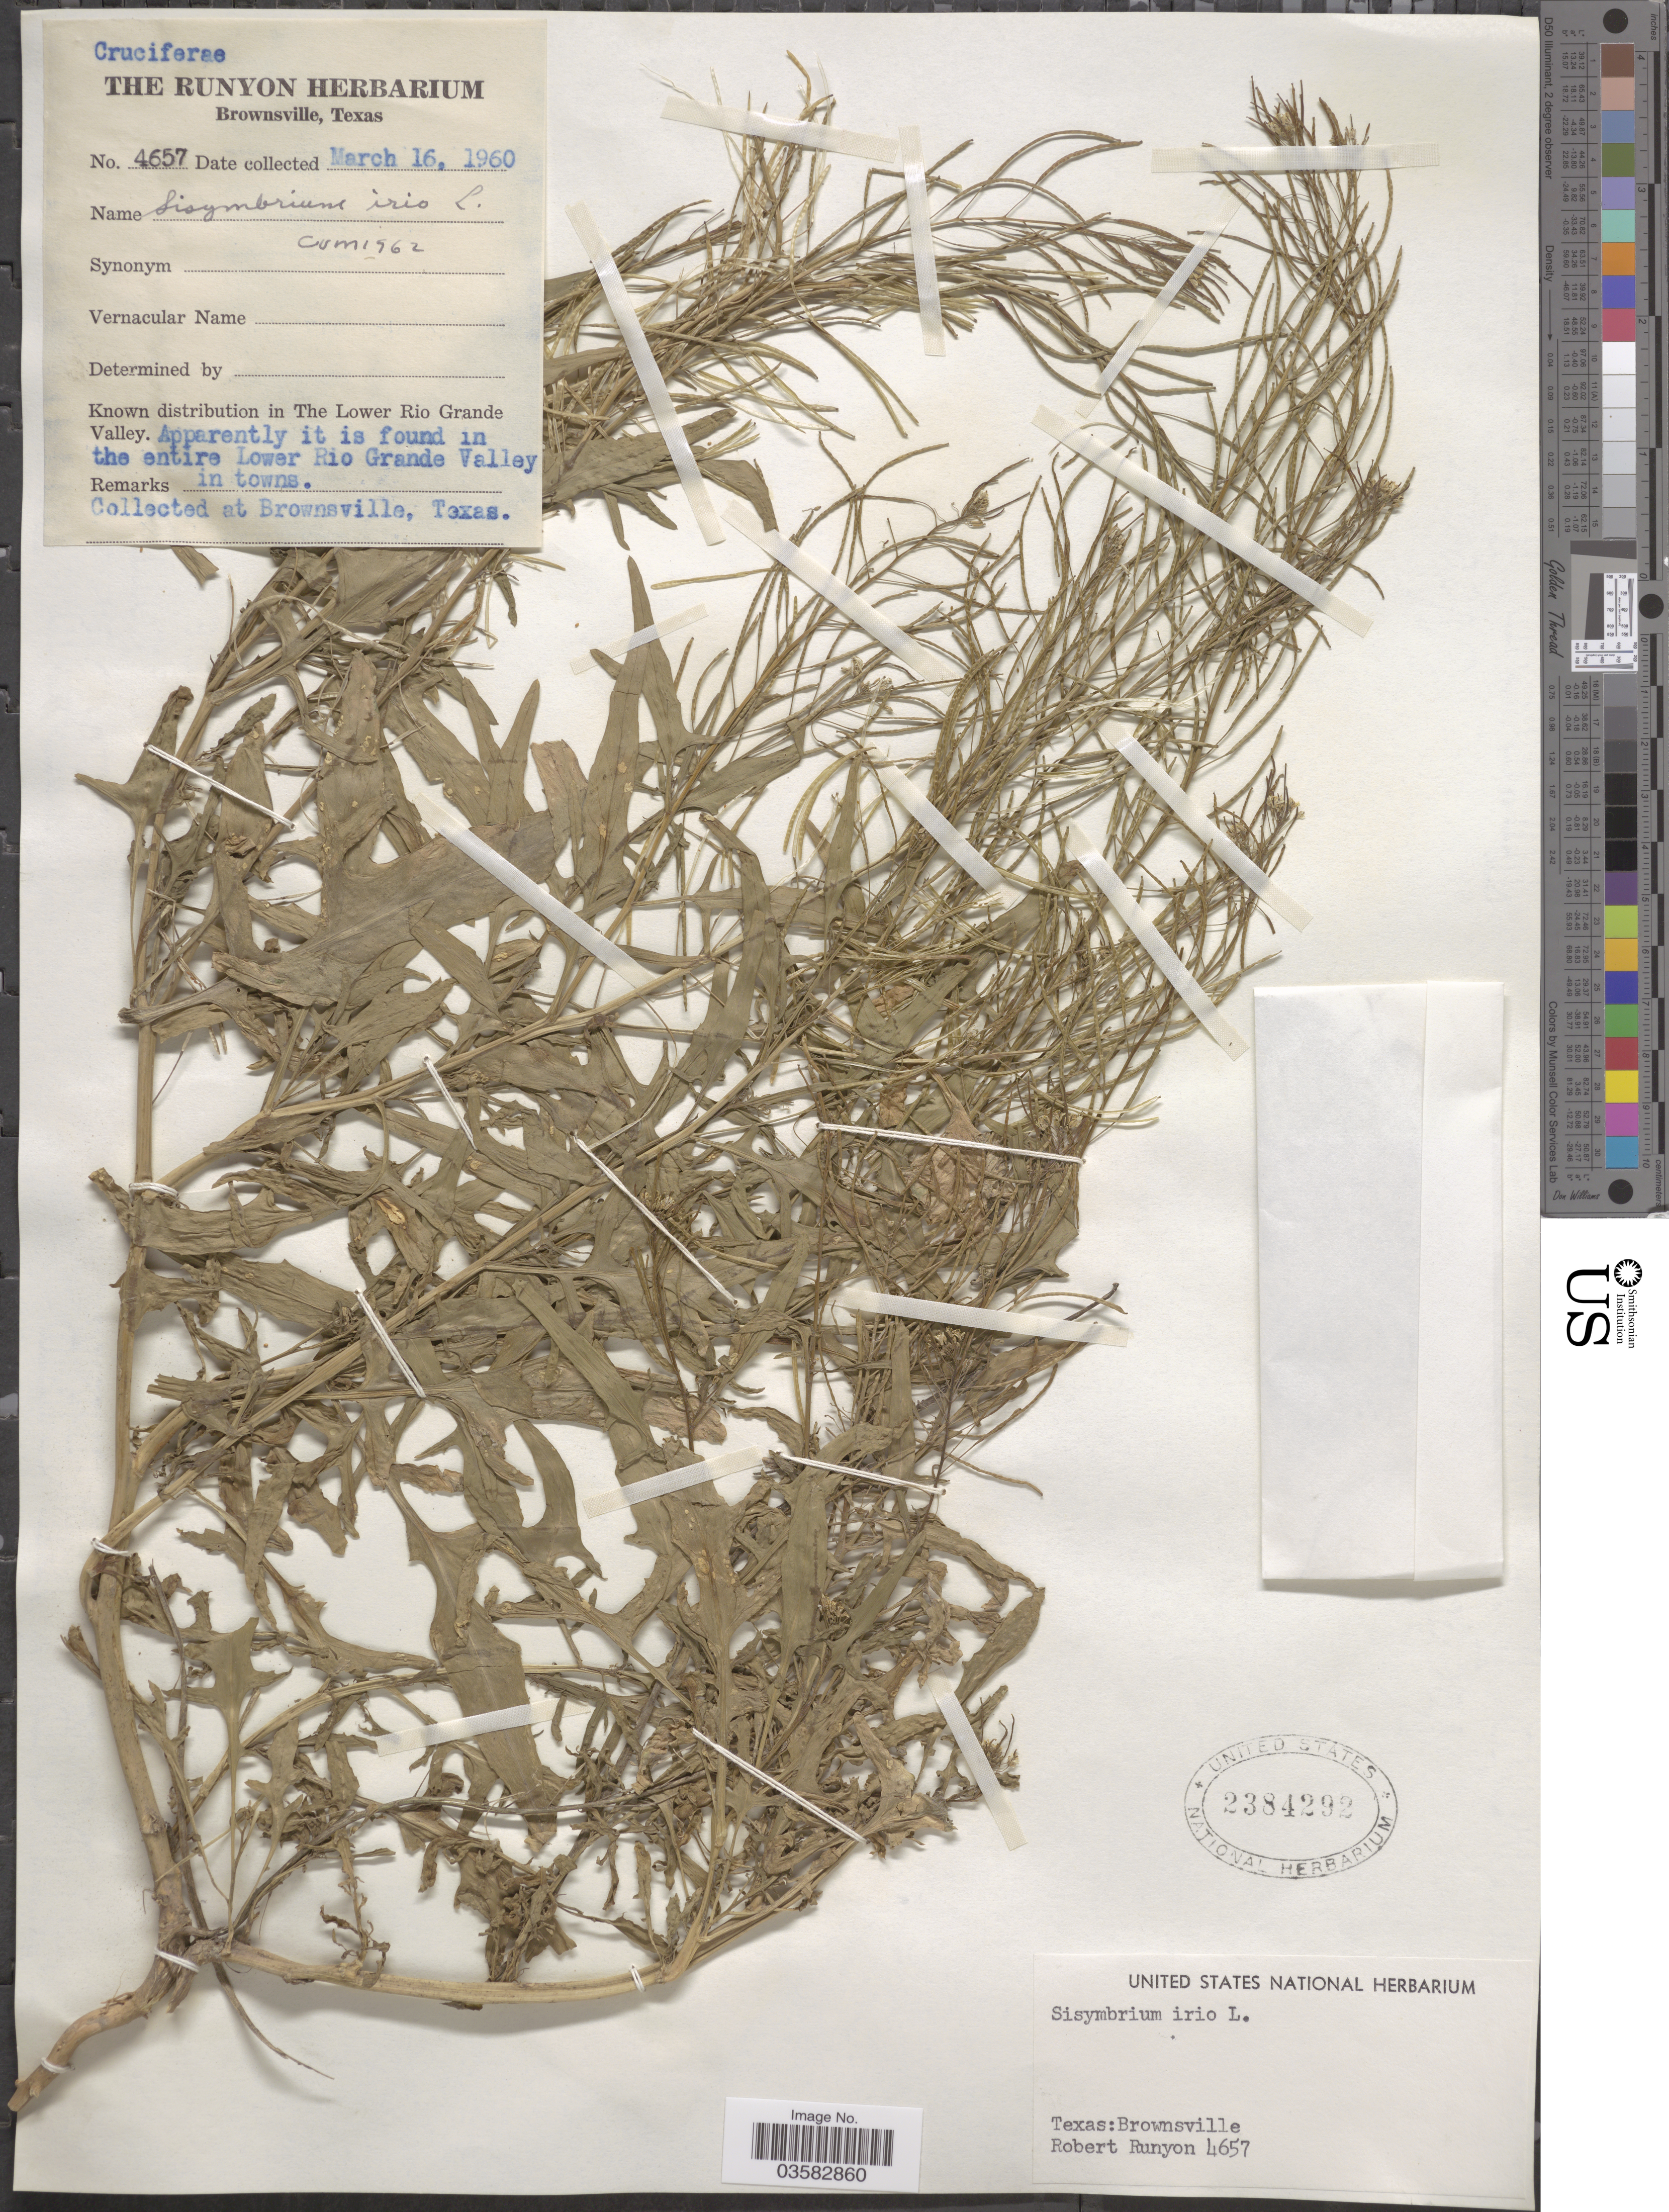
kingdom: Plantae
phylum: Tracheophyta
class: Magnoliopsida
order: Brassicales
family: Brassicaceae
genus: Sisymbrium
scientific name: Sisymbrium irio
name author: L.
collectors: R. Runyon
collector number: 4657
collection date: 1960-03-16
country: United States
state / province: Texas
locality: Brownsville. Known distribution in The Lower Rio Grande Valley. Apparently it is found in the entire Lower Rio Grande Valley in towns.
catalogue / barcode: US 2384292